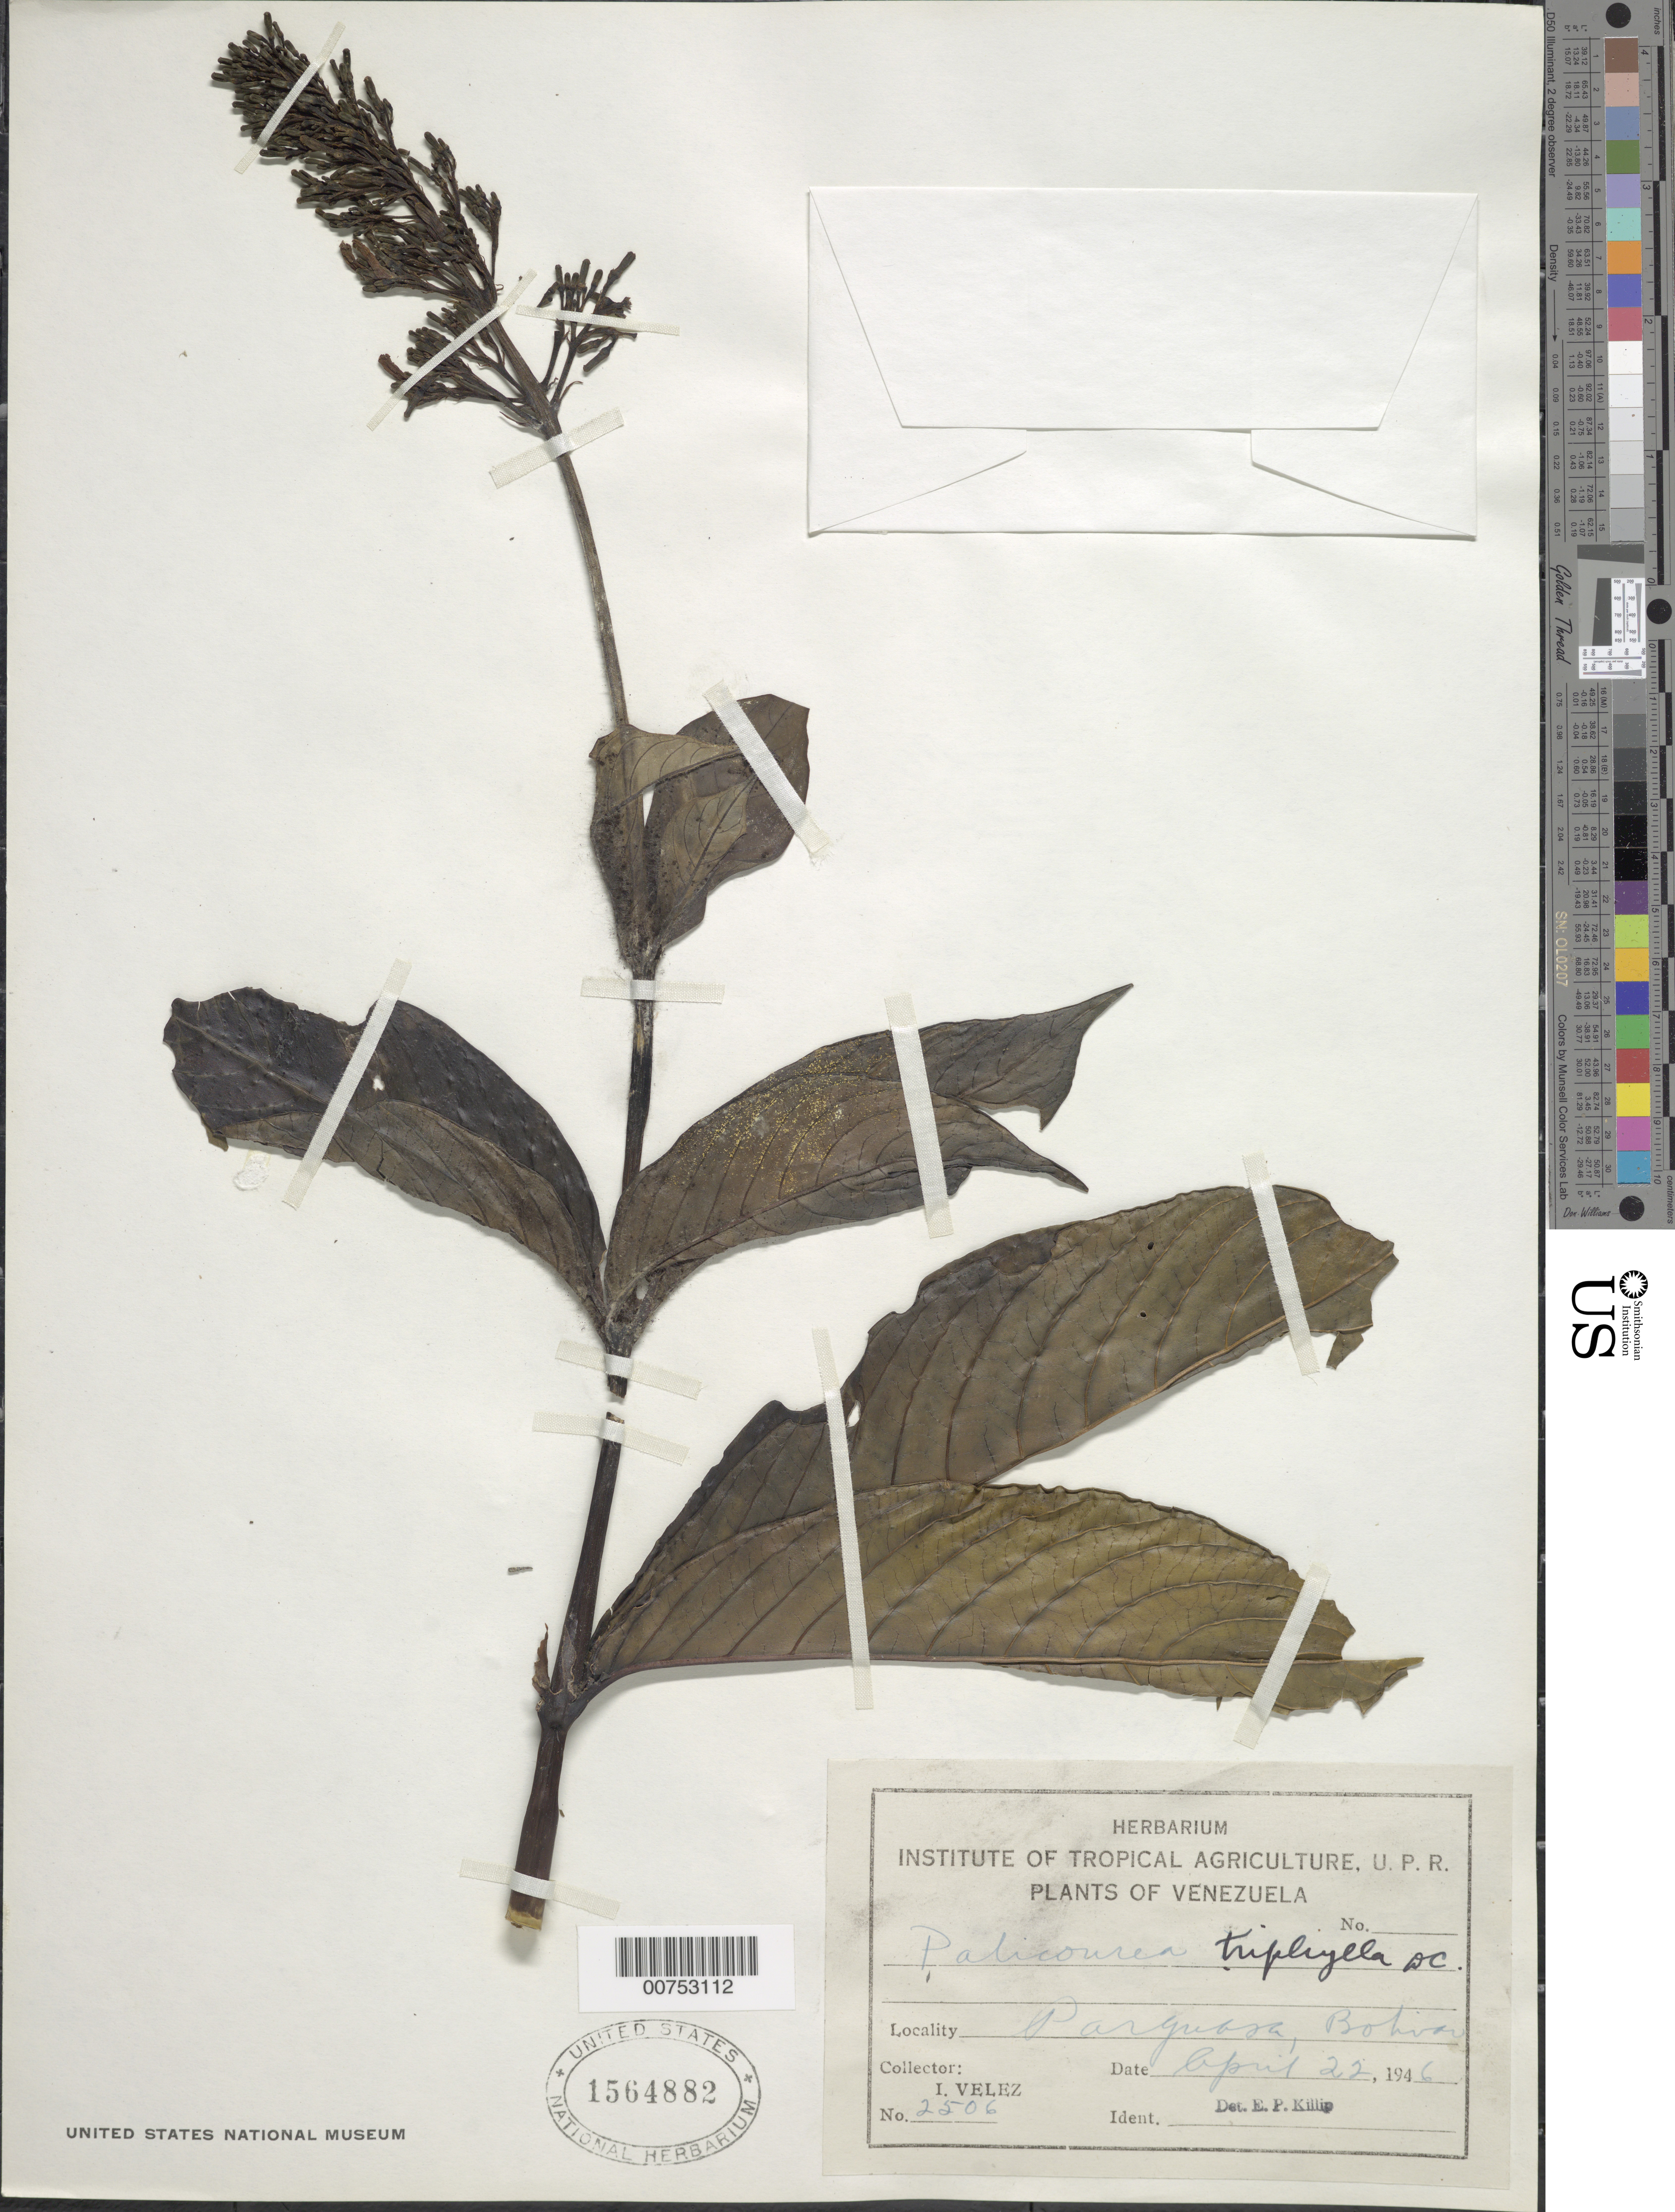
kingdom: Plantae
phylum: Tracheophyta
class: Magnoliopsida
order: Gentianales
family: Rubiaceae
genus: Palicourea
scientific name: Palicourea triphylla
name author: DC.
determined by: Killip, Ellsworth P.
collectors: I. Velez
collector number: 2506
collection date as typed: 22-Apr-46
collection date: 1946-04-22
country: Venezuela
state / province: Bolívar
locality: Parguasa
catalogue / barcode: US 1564882